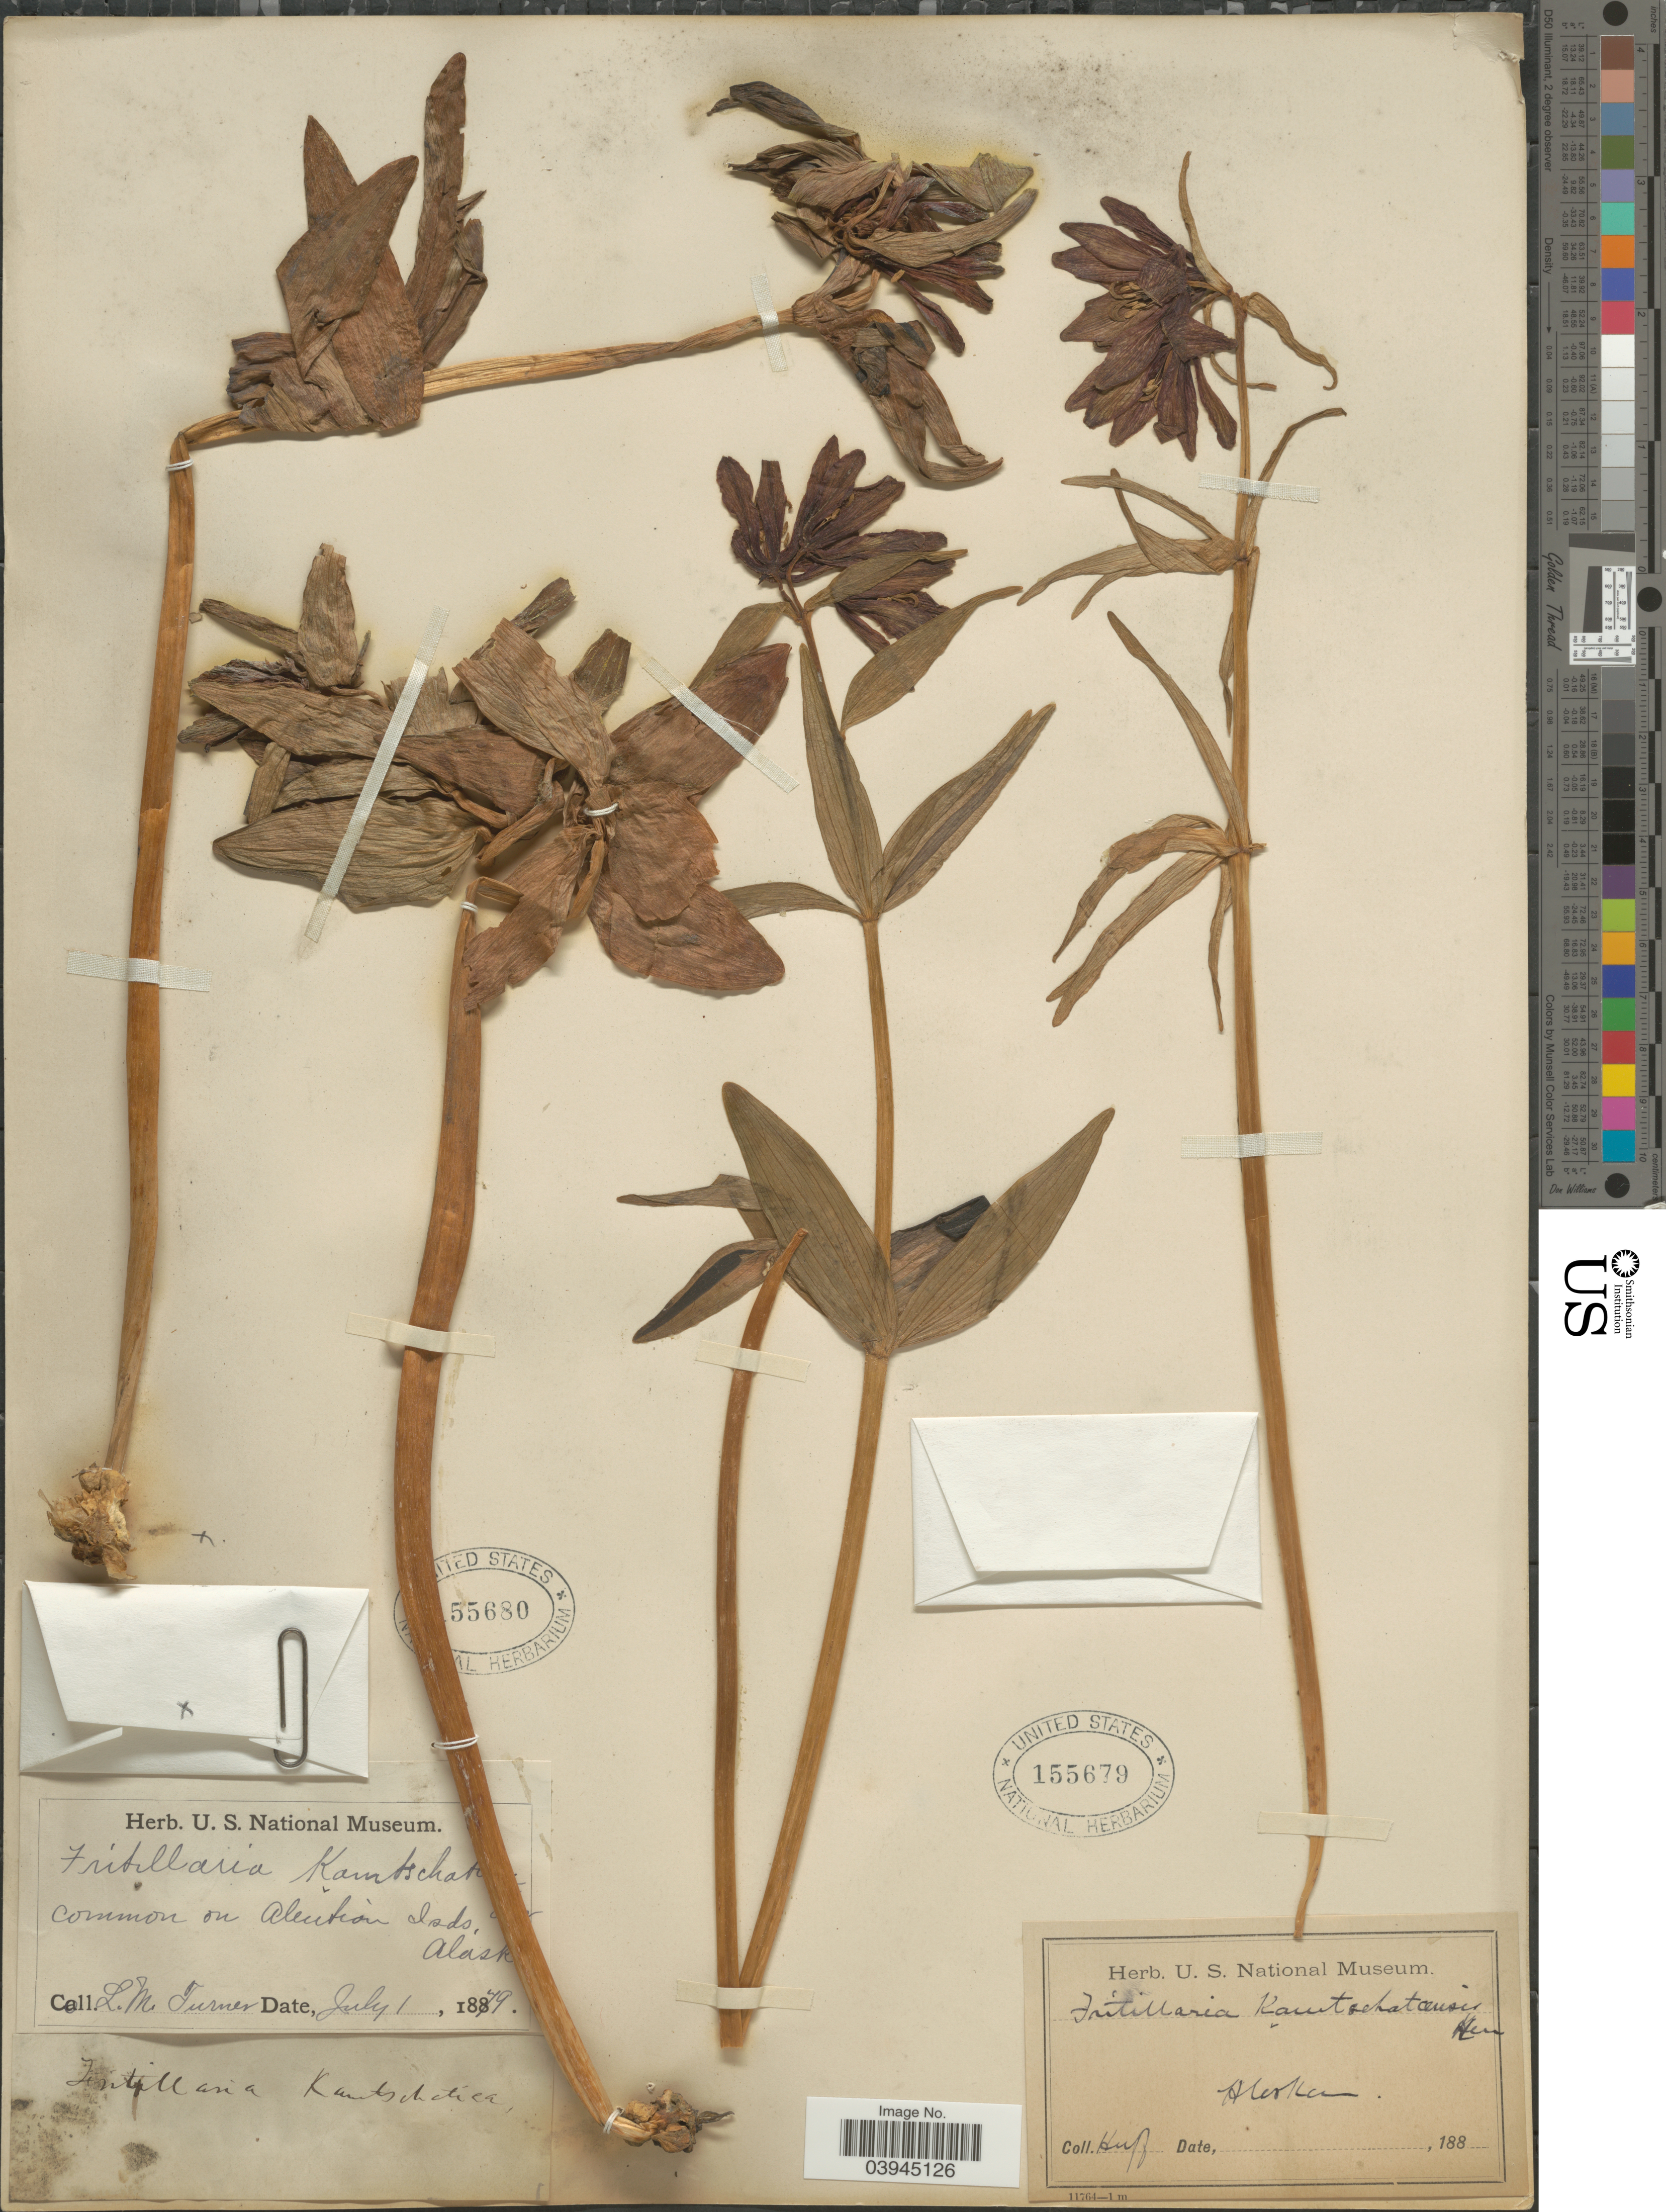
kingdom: Plantae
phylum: Tracheophyta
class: Liliopsida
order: Liliales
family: Liliaceae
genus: Fritillaria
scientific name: Fritillaria camschatcensis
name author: (L.) Ker Gawl.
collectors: L. M. Turner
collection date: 1879-07-01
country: United States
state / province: Alaska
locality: Common on Aleutian Isds.